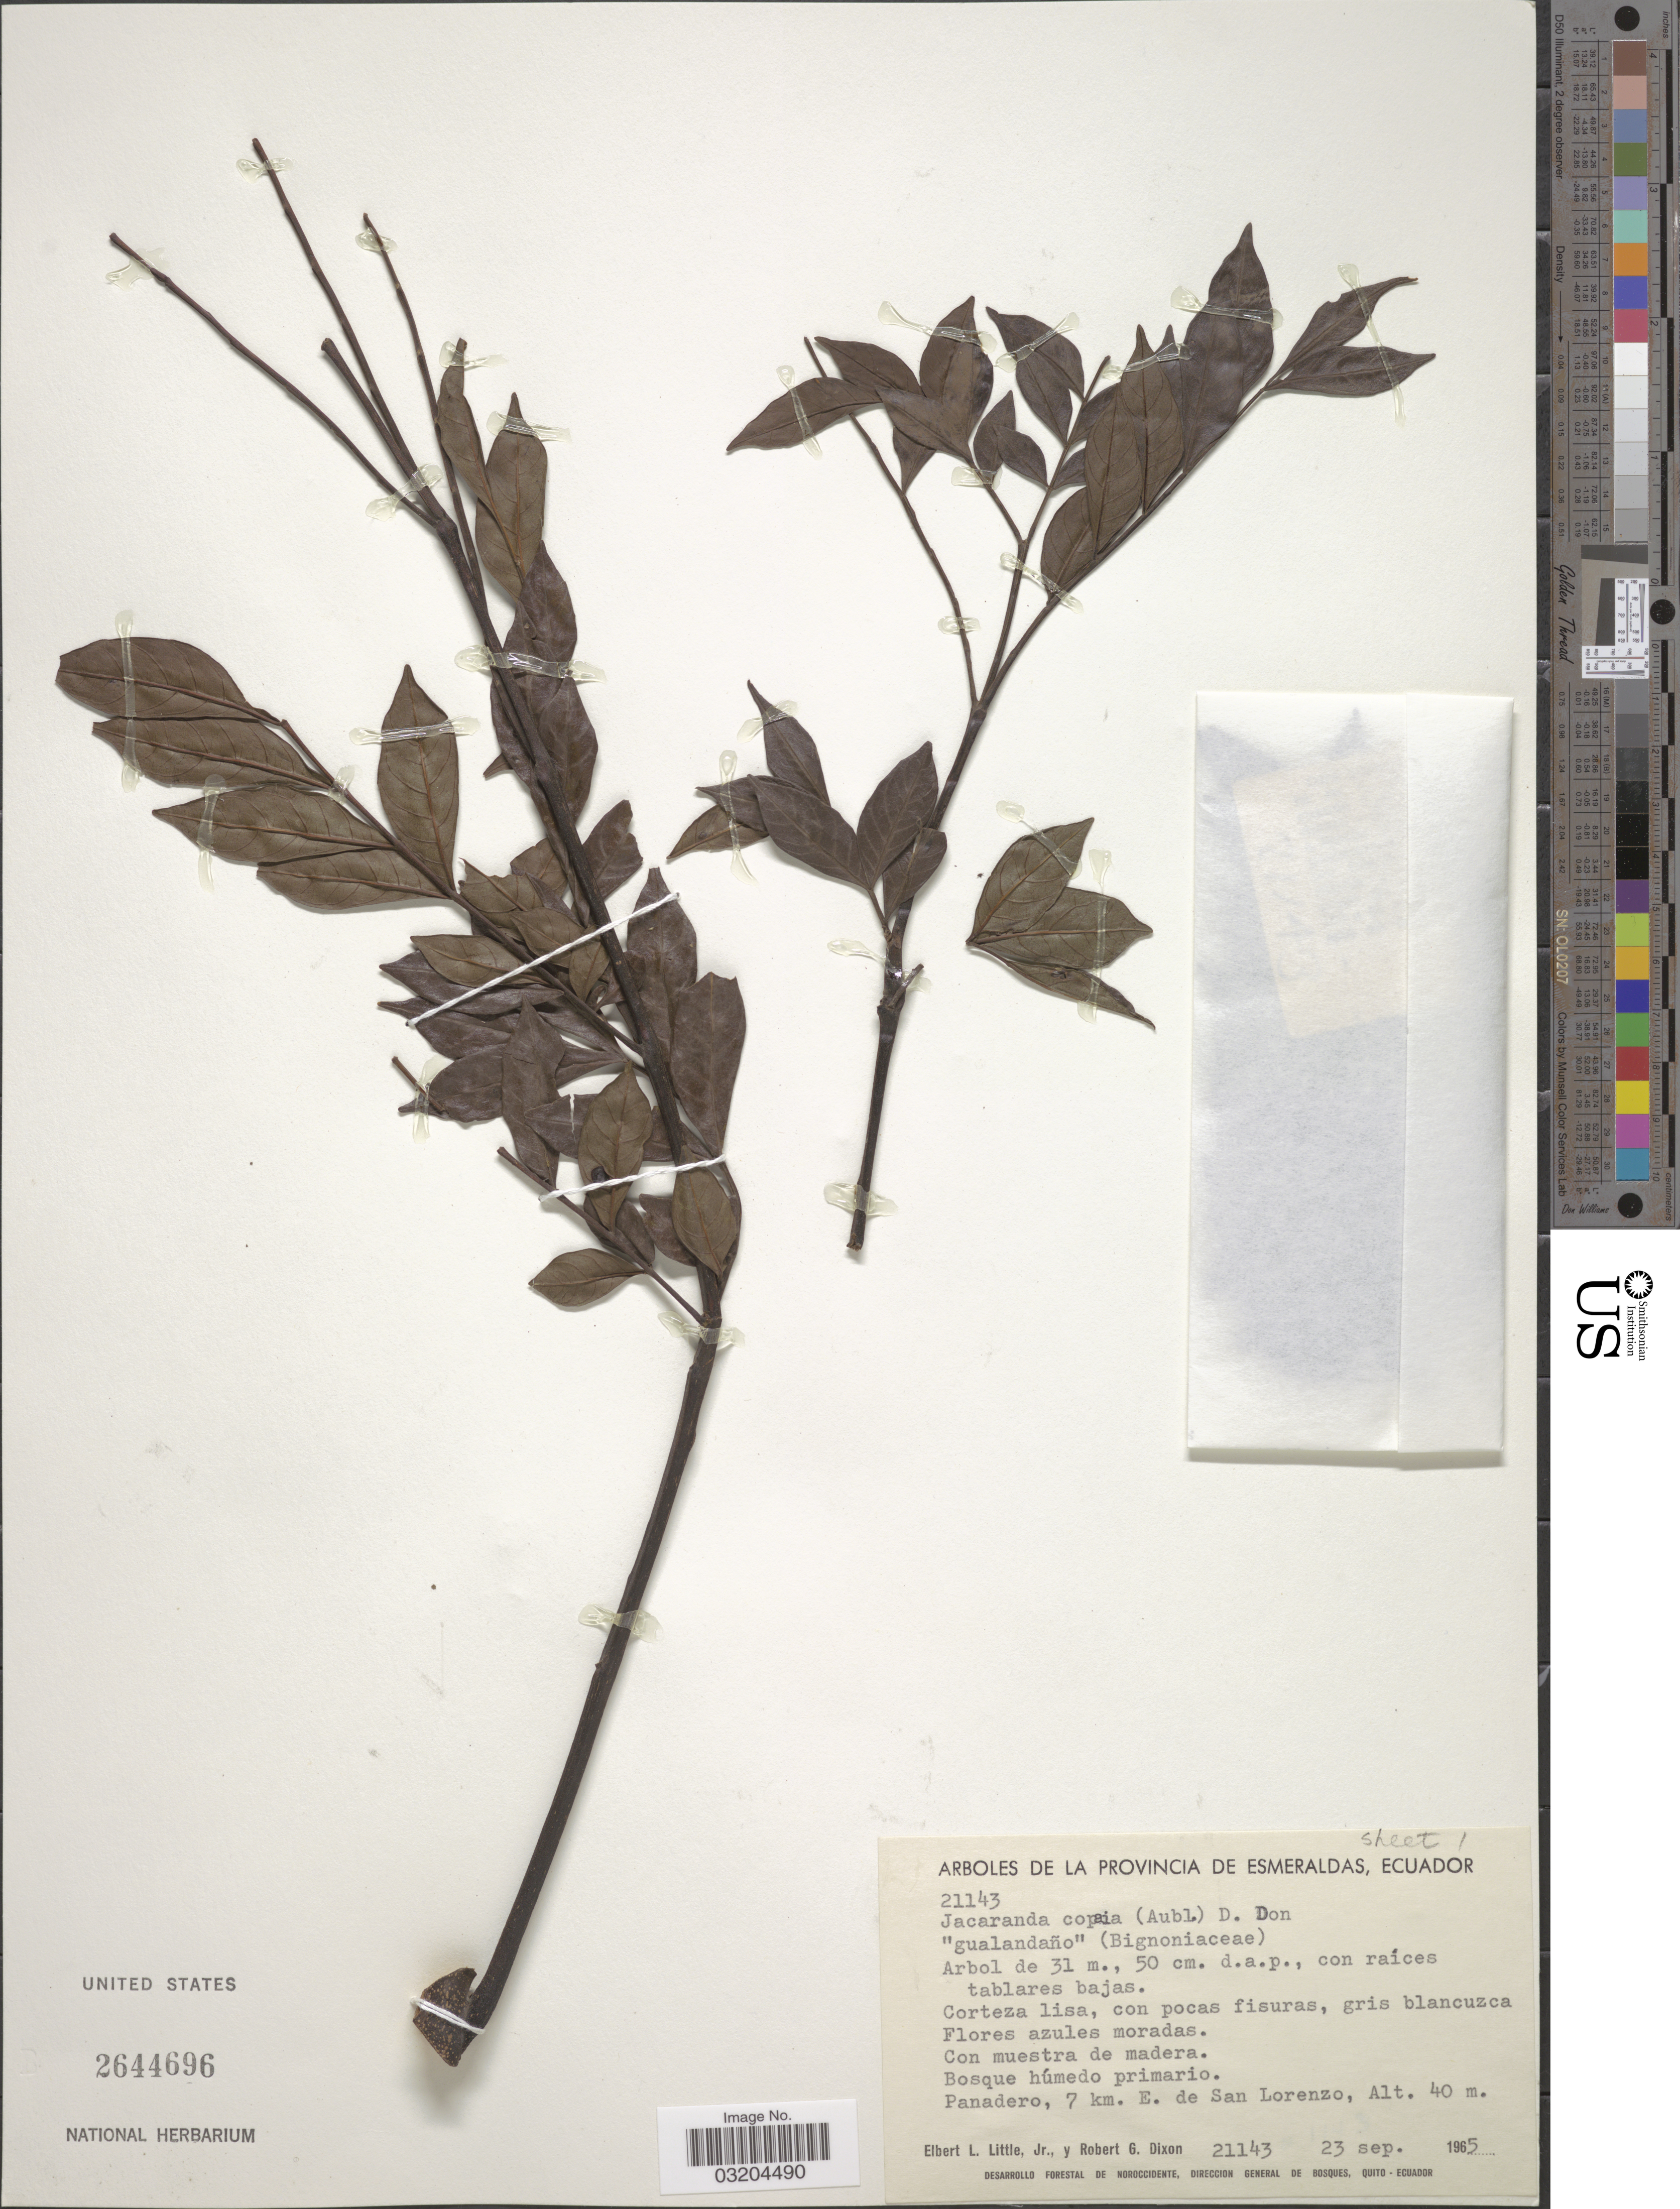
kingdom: Plantae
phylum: Tracheophyta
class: Magnoliopsida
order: Lamiales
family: Bignoniaceae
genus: Jacaranda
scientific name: Jacaranda copaia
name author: (Aubl.) D. Don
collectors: E. L. Little & R. G. Dixon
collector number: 21143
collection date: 1965-09-23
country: Ecuador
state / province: Esmeraldas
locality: Panadero, 7 km. E. de San Lorenzo.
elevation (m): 40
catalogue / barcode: US 2644696